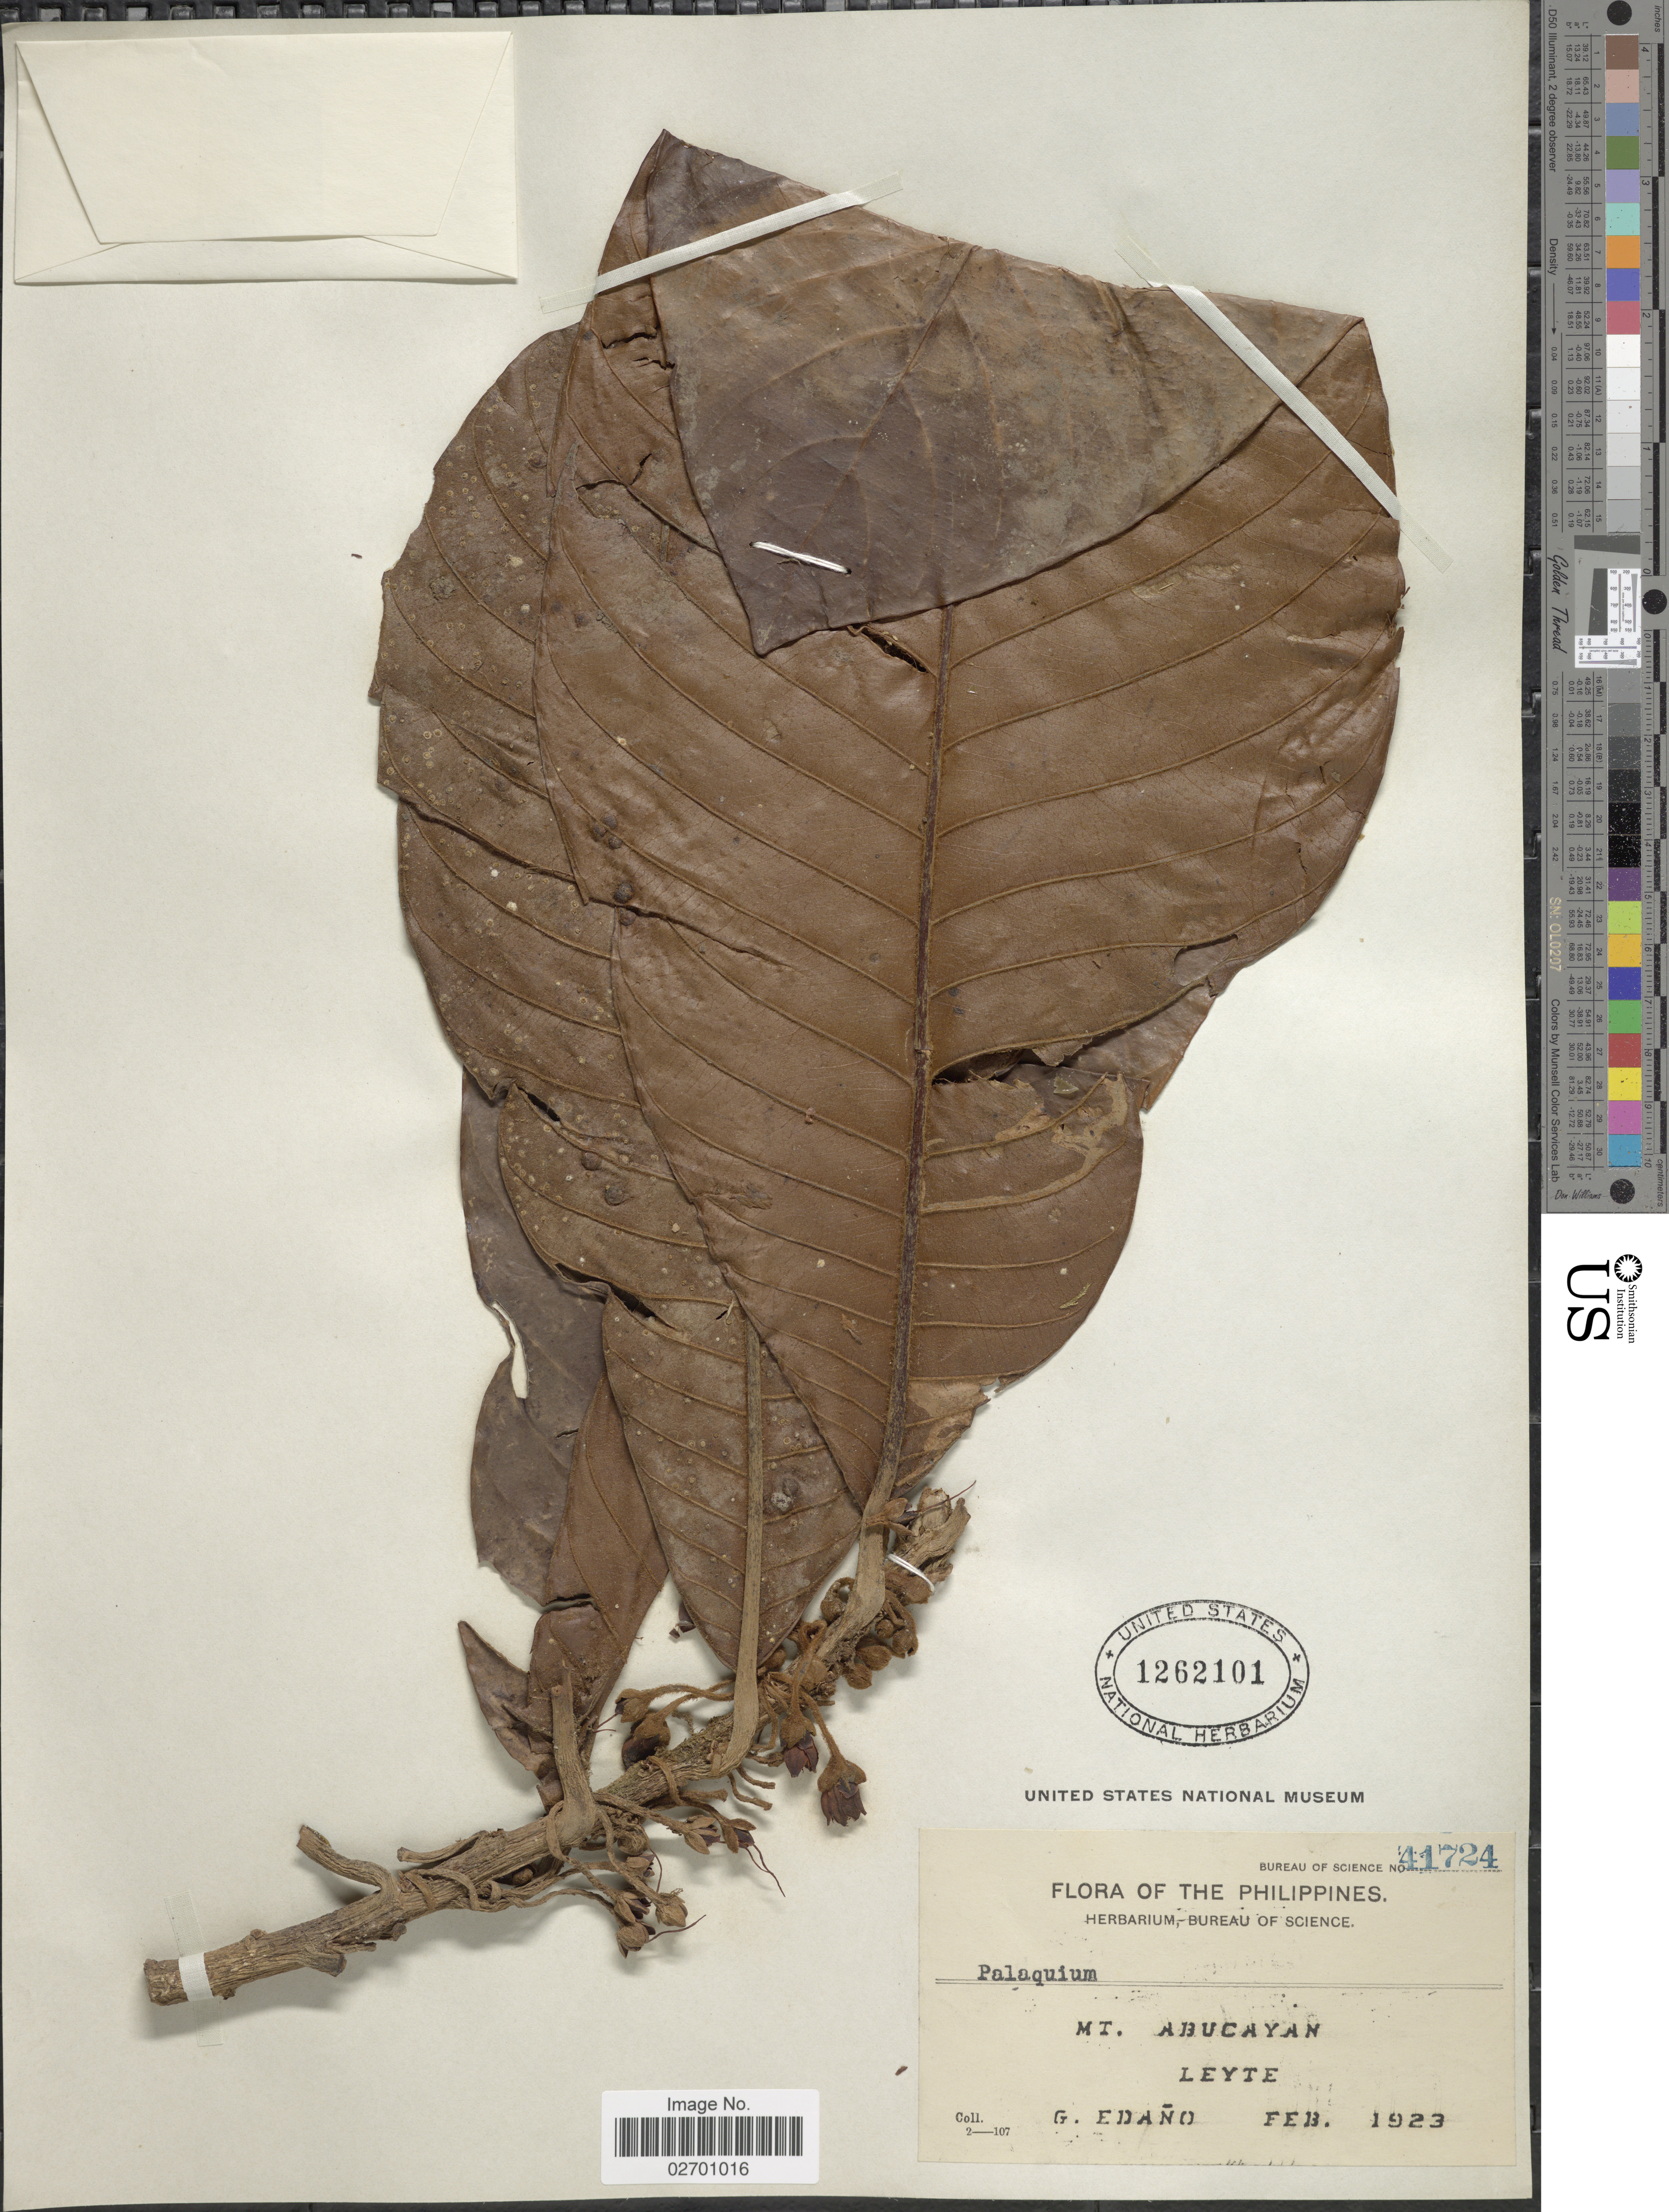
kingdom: Plantae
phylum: Tracheophyta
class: Magnoliopsida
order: Ericales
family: Sapotaceae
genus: Palaquium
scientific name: Palaquium sp.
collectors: G. Edaño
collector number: Bureau of Science 41724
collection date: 1923-02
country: Philippines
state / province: Eastern Visayas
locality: Mt. Abucayan, Leyte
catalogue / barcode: US 1262101